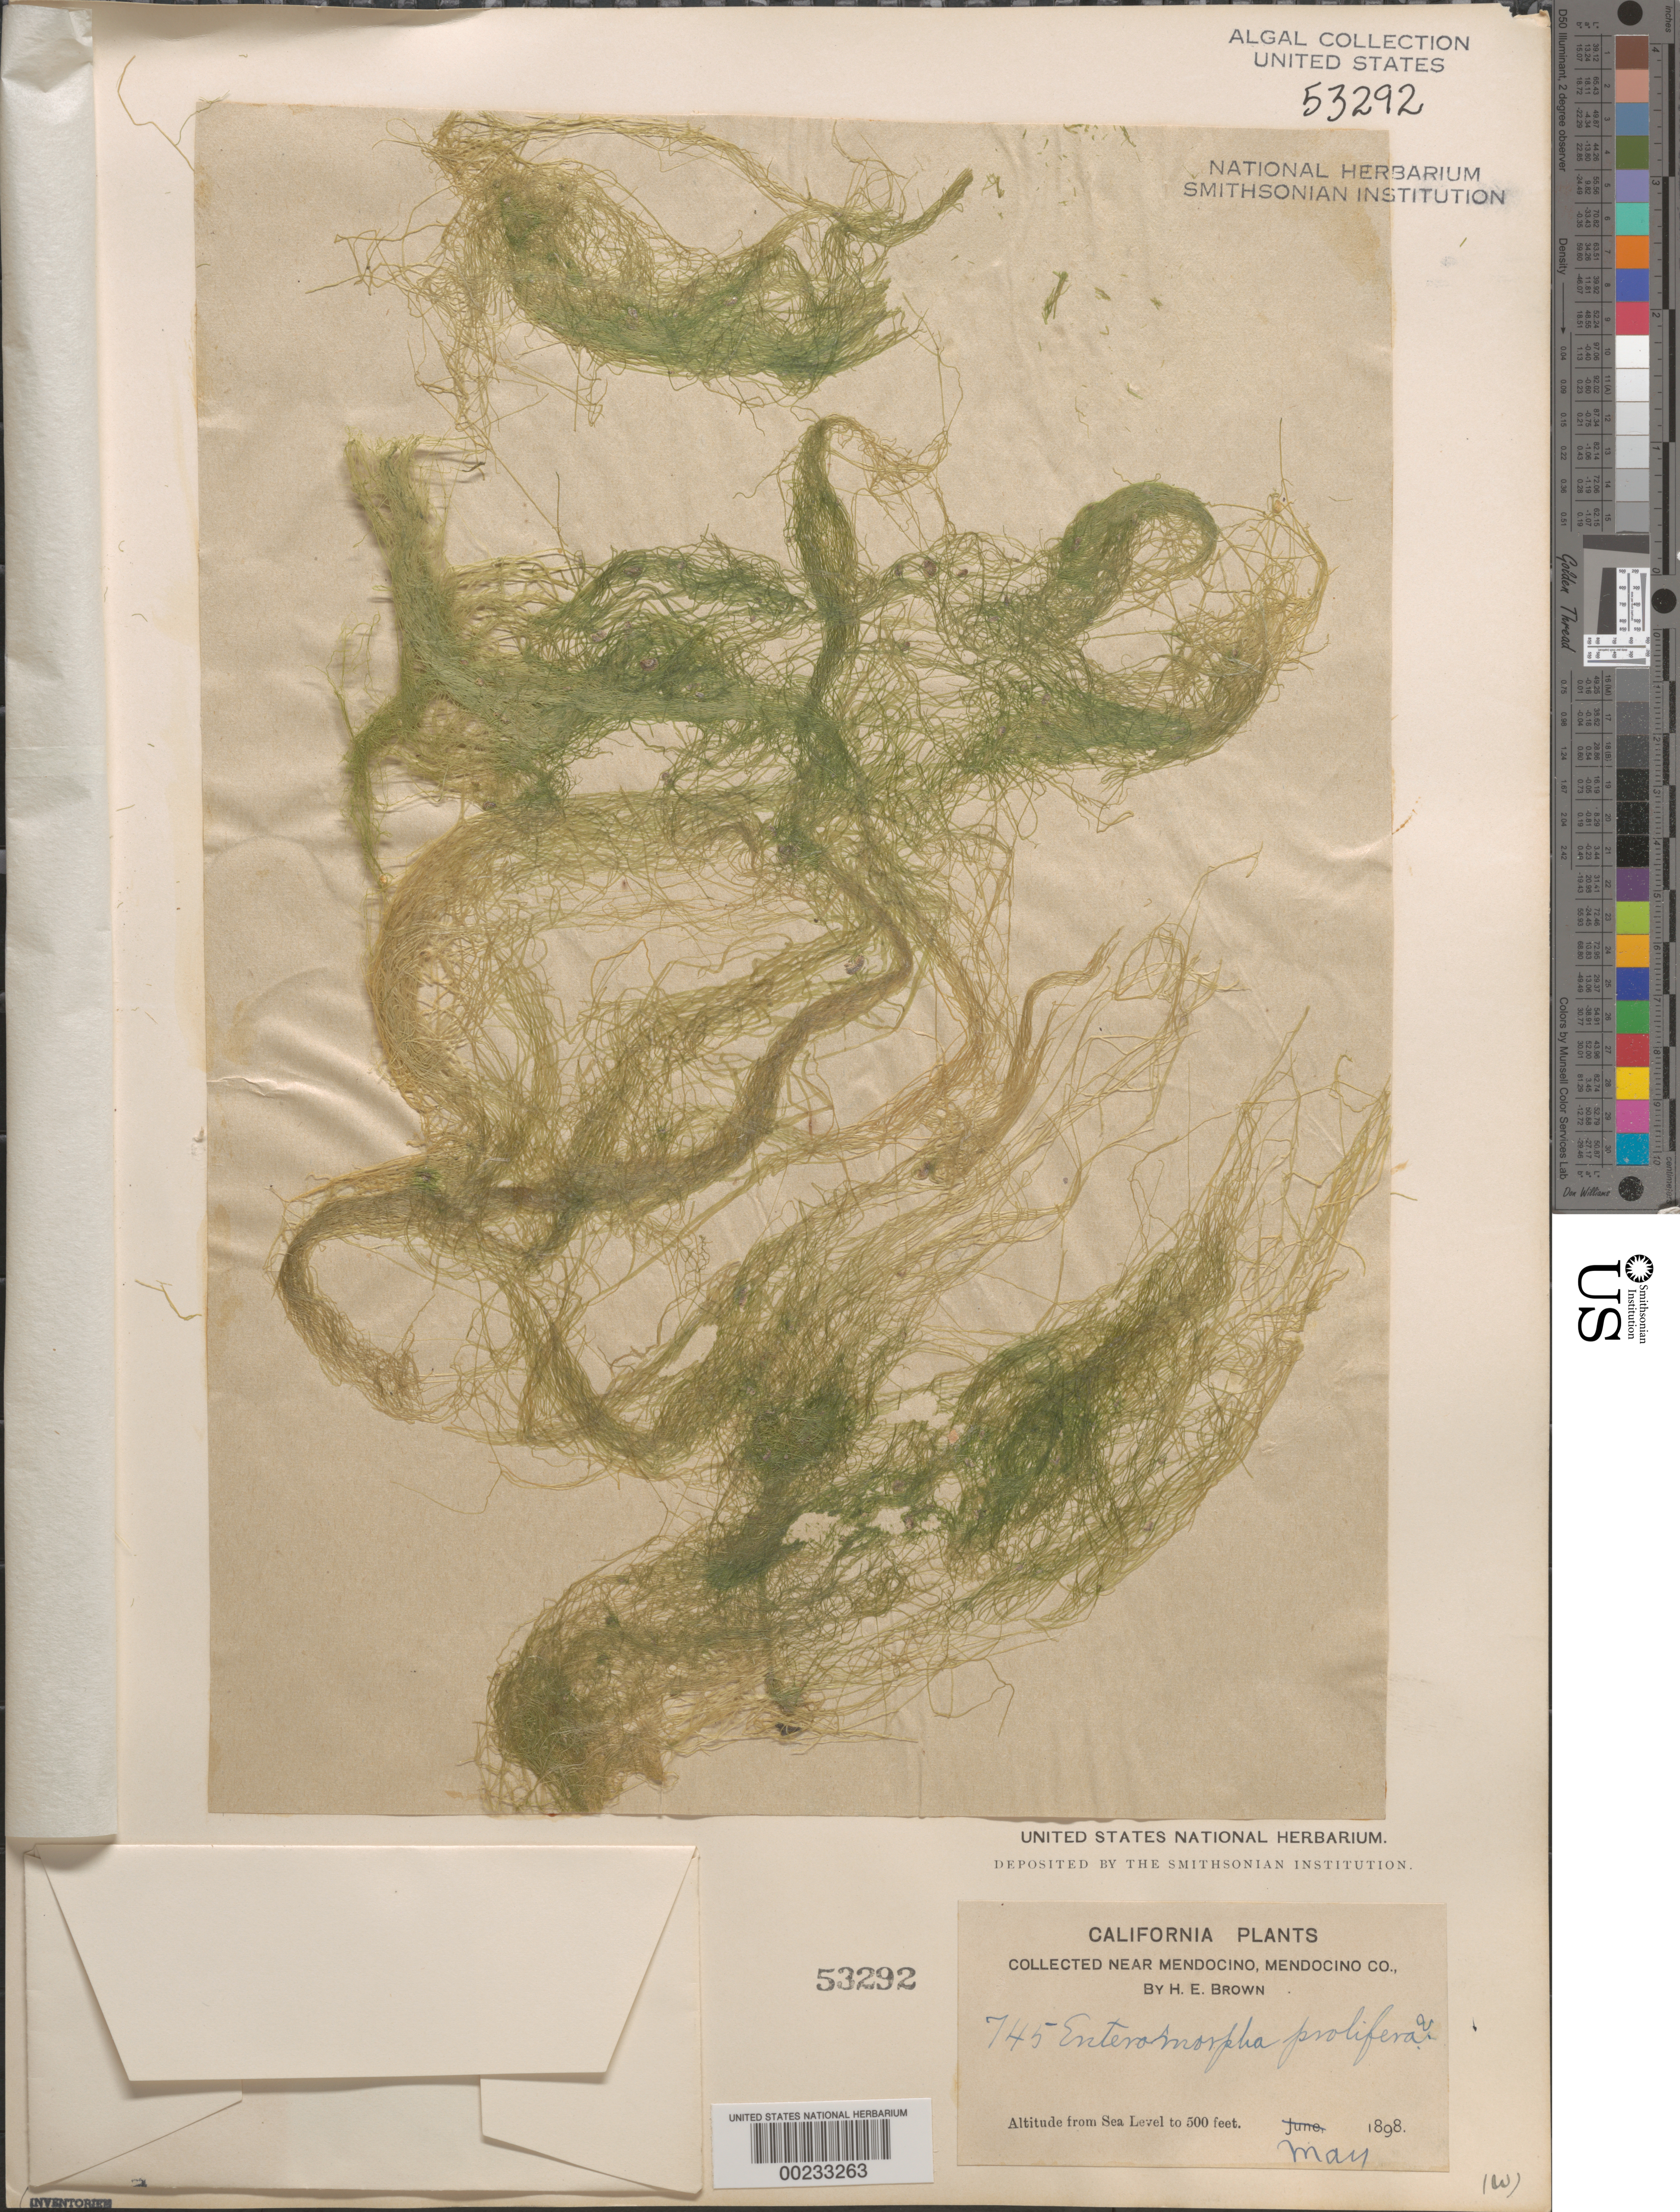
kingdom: Plantae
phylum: Chlorophyta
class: Ulvophyceae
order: Ulvales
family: Ulvaceae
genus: Ulva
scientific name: Ulva prolifera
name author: O.F. Müller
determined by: Algae name updating Project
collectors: H. E. Brown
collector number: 745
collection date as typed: May 1898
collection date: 1898-05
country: United States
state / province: California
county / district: Mendocino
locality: Near Mendocino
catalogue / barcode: US 53292